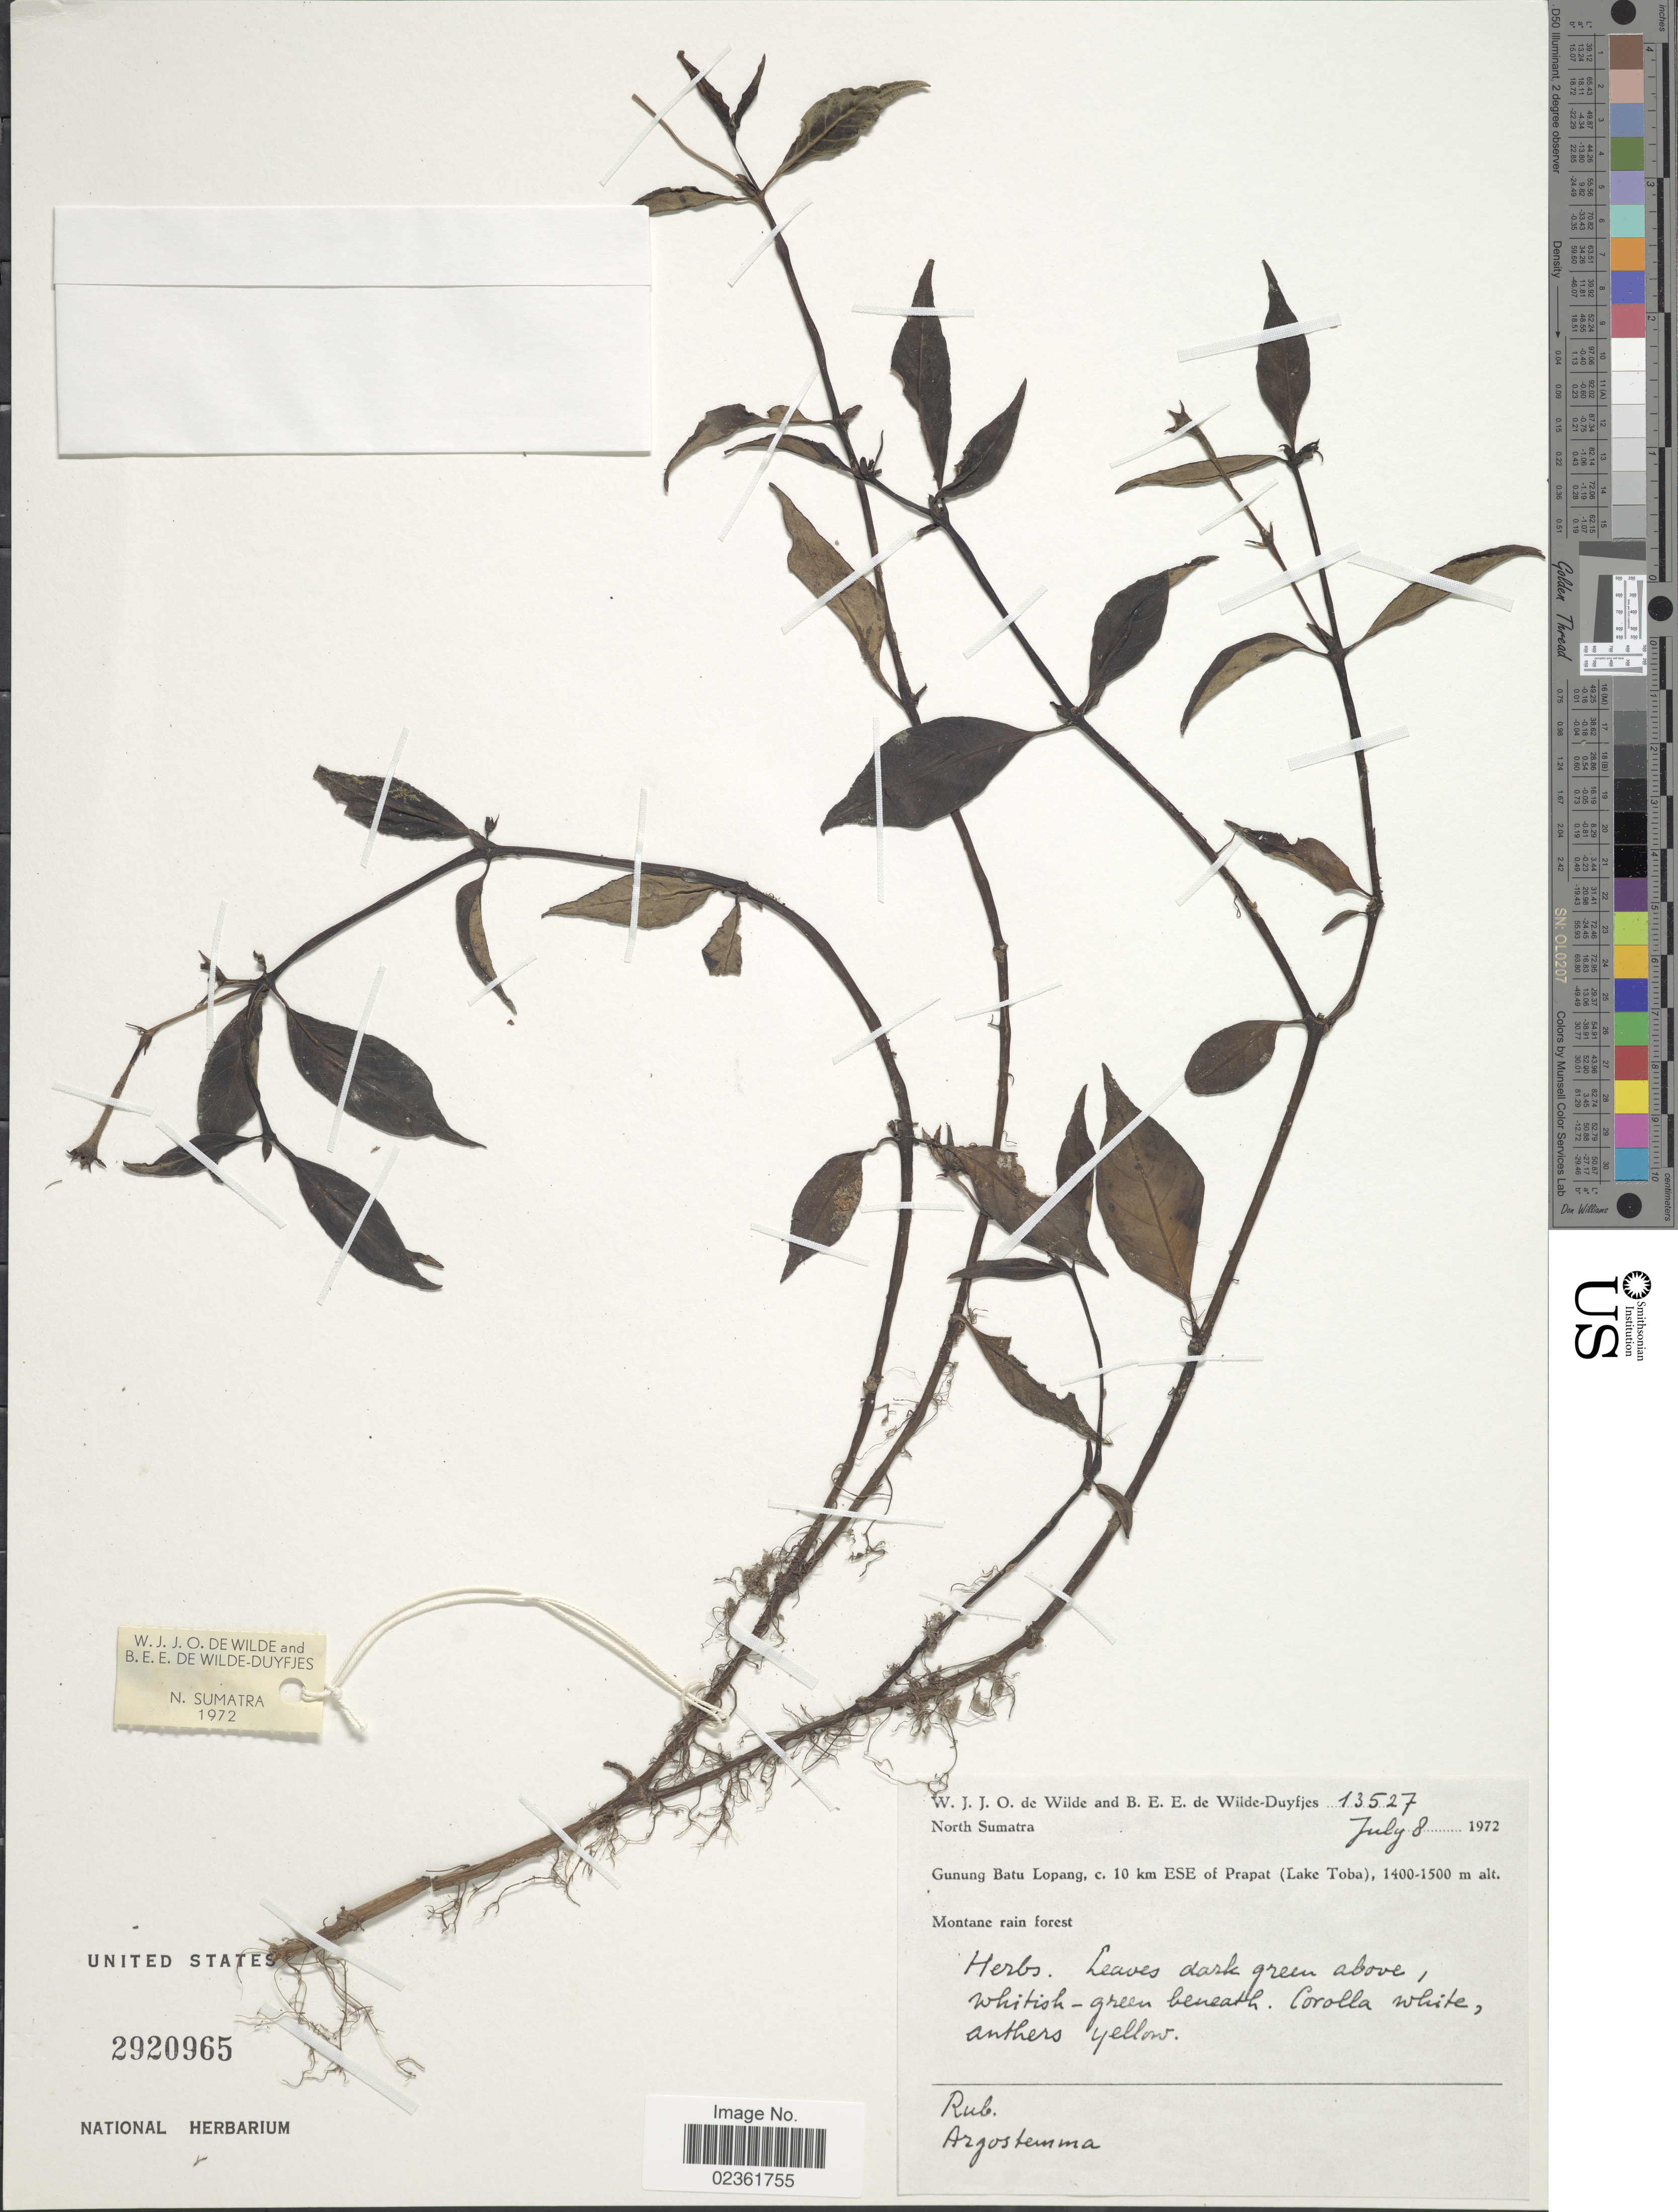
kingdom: Plantae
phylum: Tracheophyta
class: Magnoliopsida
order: Gentianales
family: Rubiaceae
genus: Argostemma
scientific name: Argostemma sp.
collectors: W. J. de Wilde & B. E. de Wilde-Duyfjes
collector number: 13527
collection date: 1972-07-08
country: Indonesia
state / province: Sumatra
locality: North Sumatra, Gunung Batu Lopang, c. 10 km ESE of Prapat (Lake Toba).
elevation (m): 1400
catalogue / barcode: US 2920965